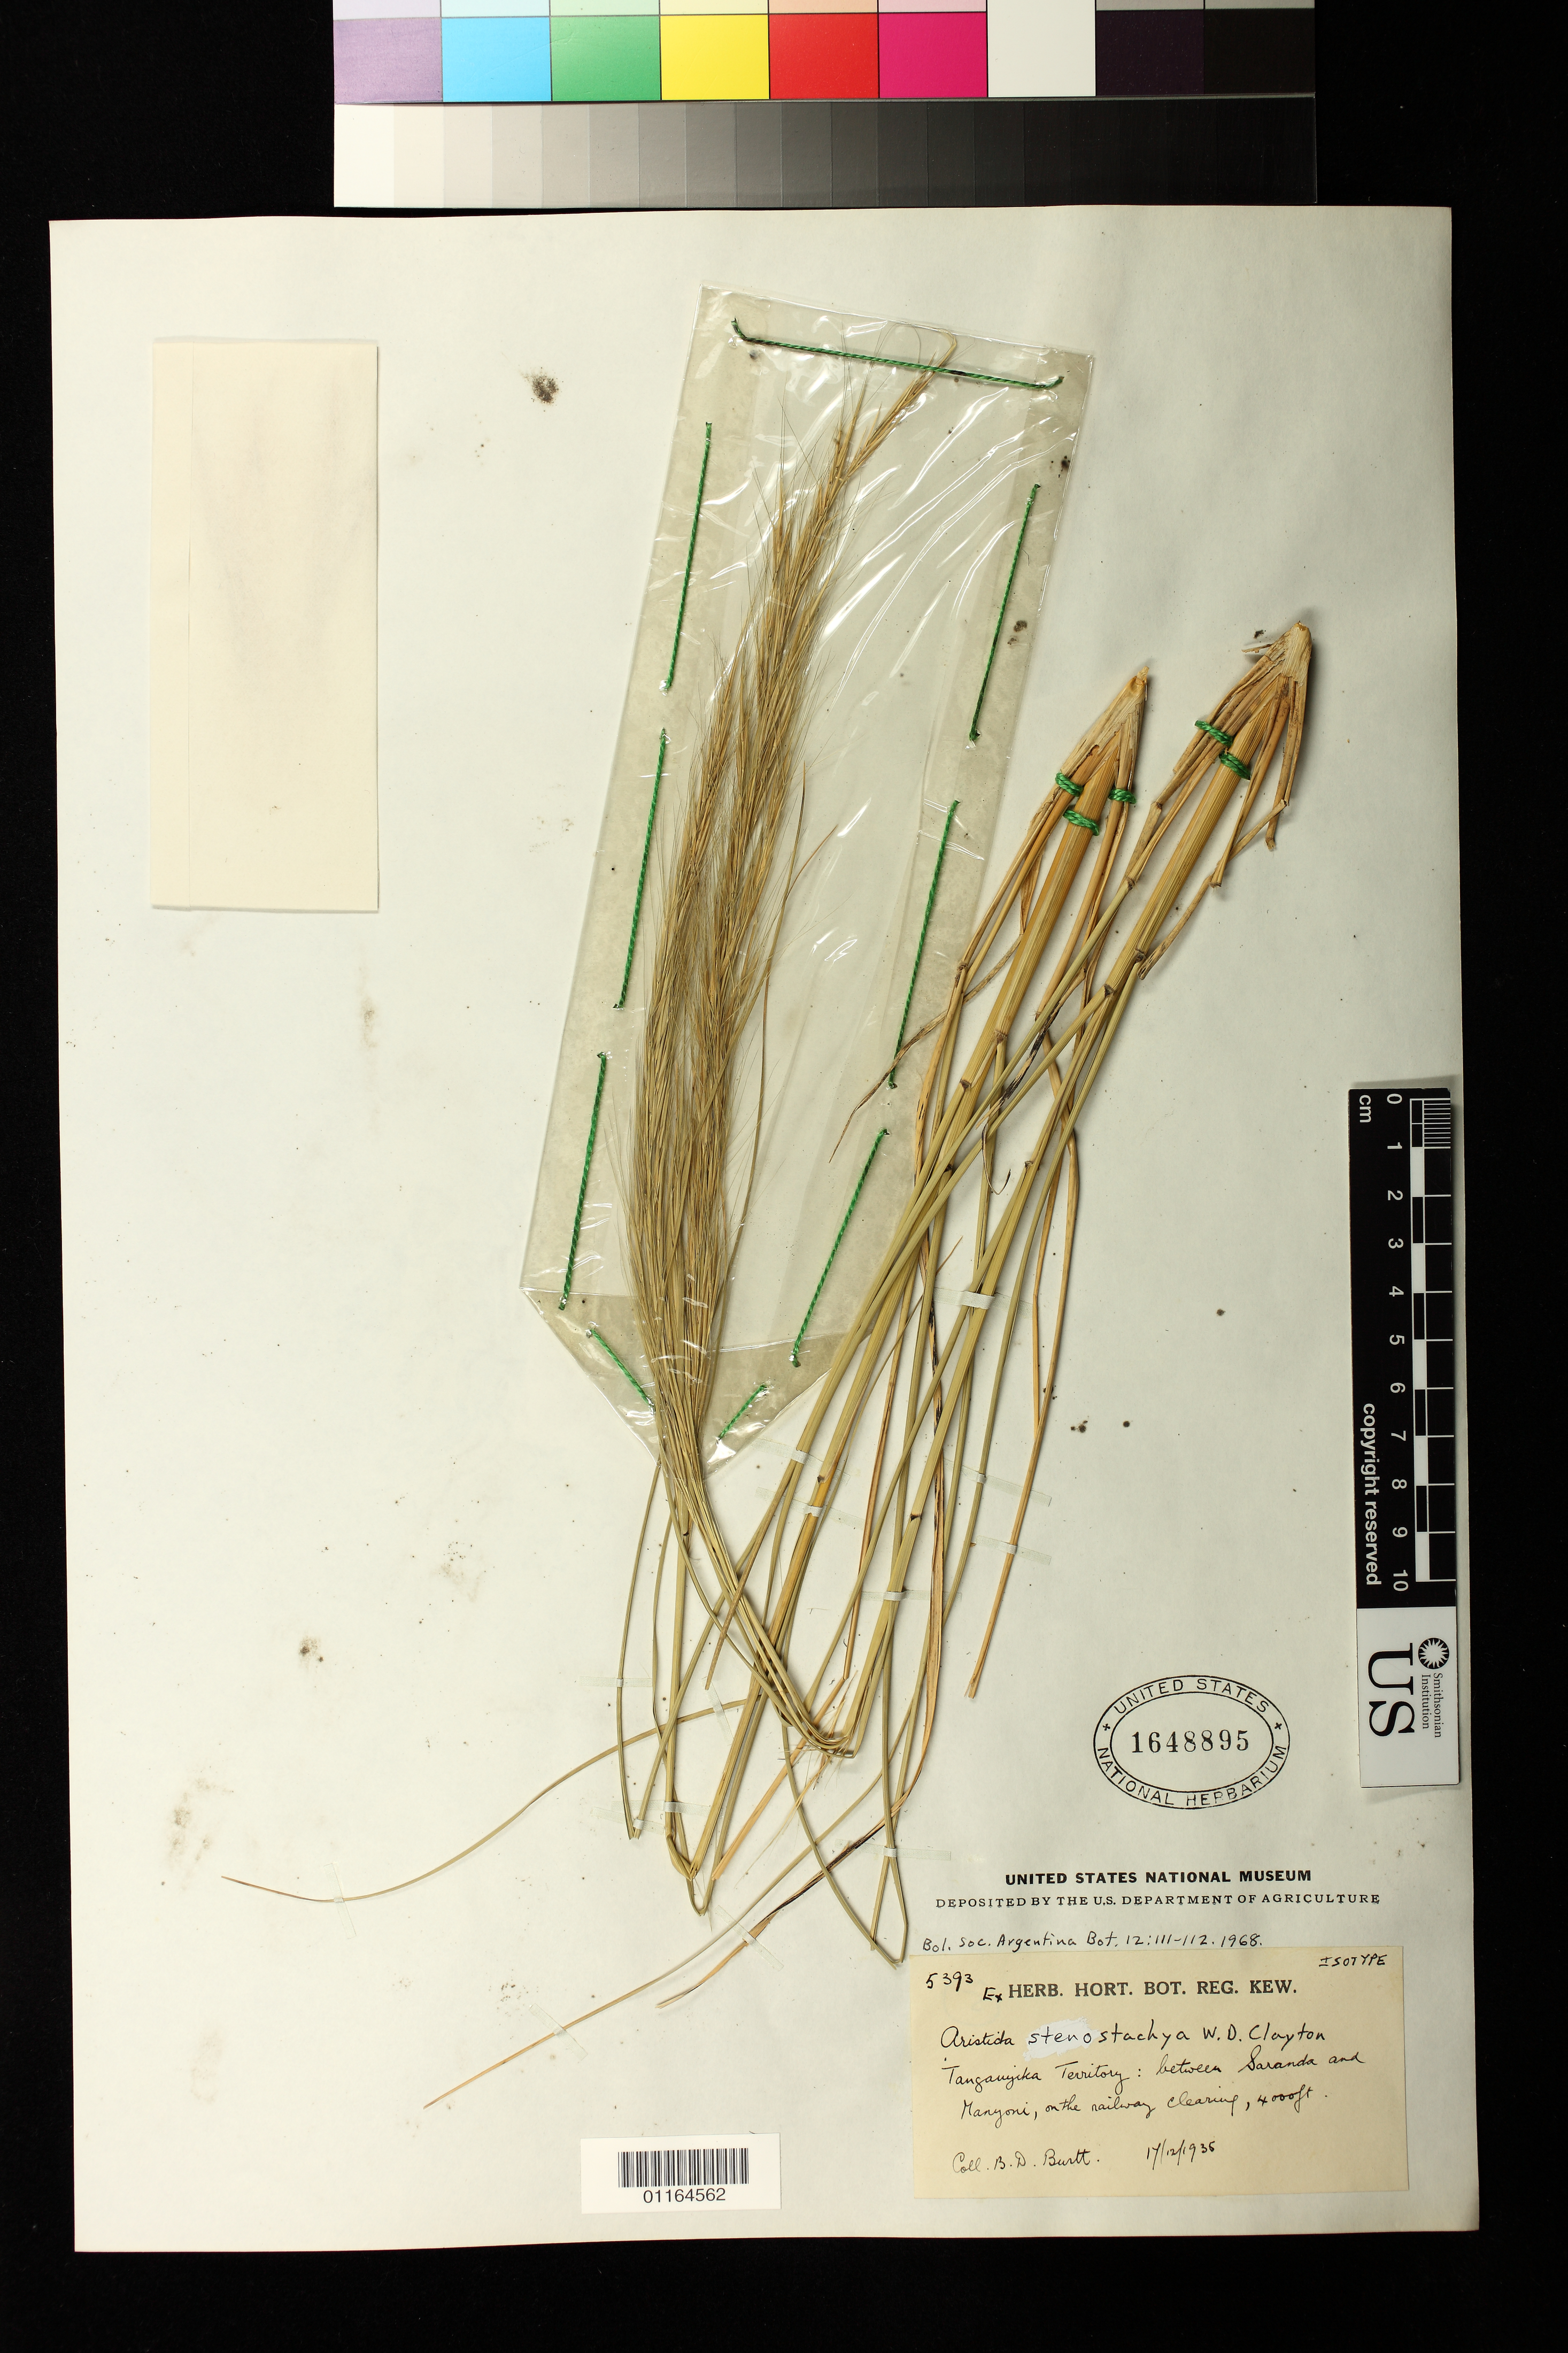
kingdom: Plantae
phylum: Tracheophyta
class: Liliopsida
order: Poales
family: Poaceae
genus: Aristida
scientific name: Aristida stenostachya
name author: Clayton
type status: Isotype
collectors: B. D. Burtt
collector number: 5393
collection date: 1935-12-14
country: Tanzania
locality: Tanganyika Territory: between Saranda and Manyoni, on the railway clearing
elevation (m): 1219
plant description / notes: ex herb. Kew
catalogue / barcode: US 1648895